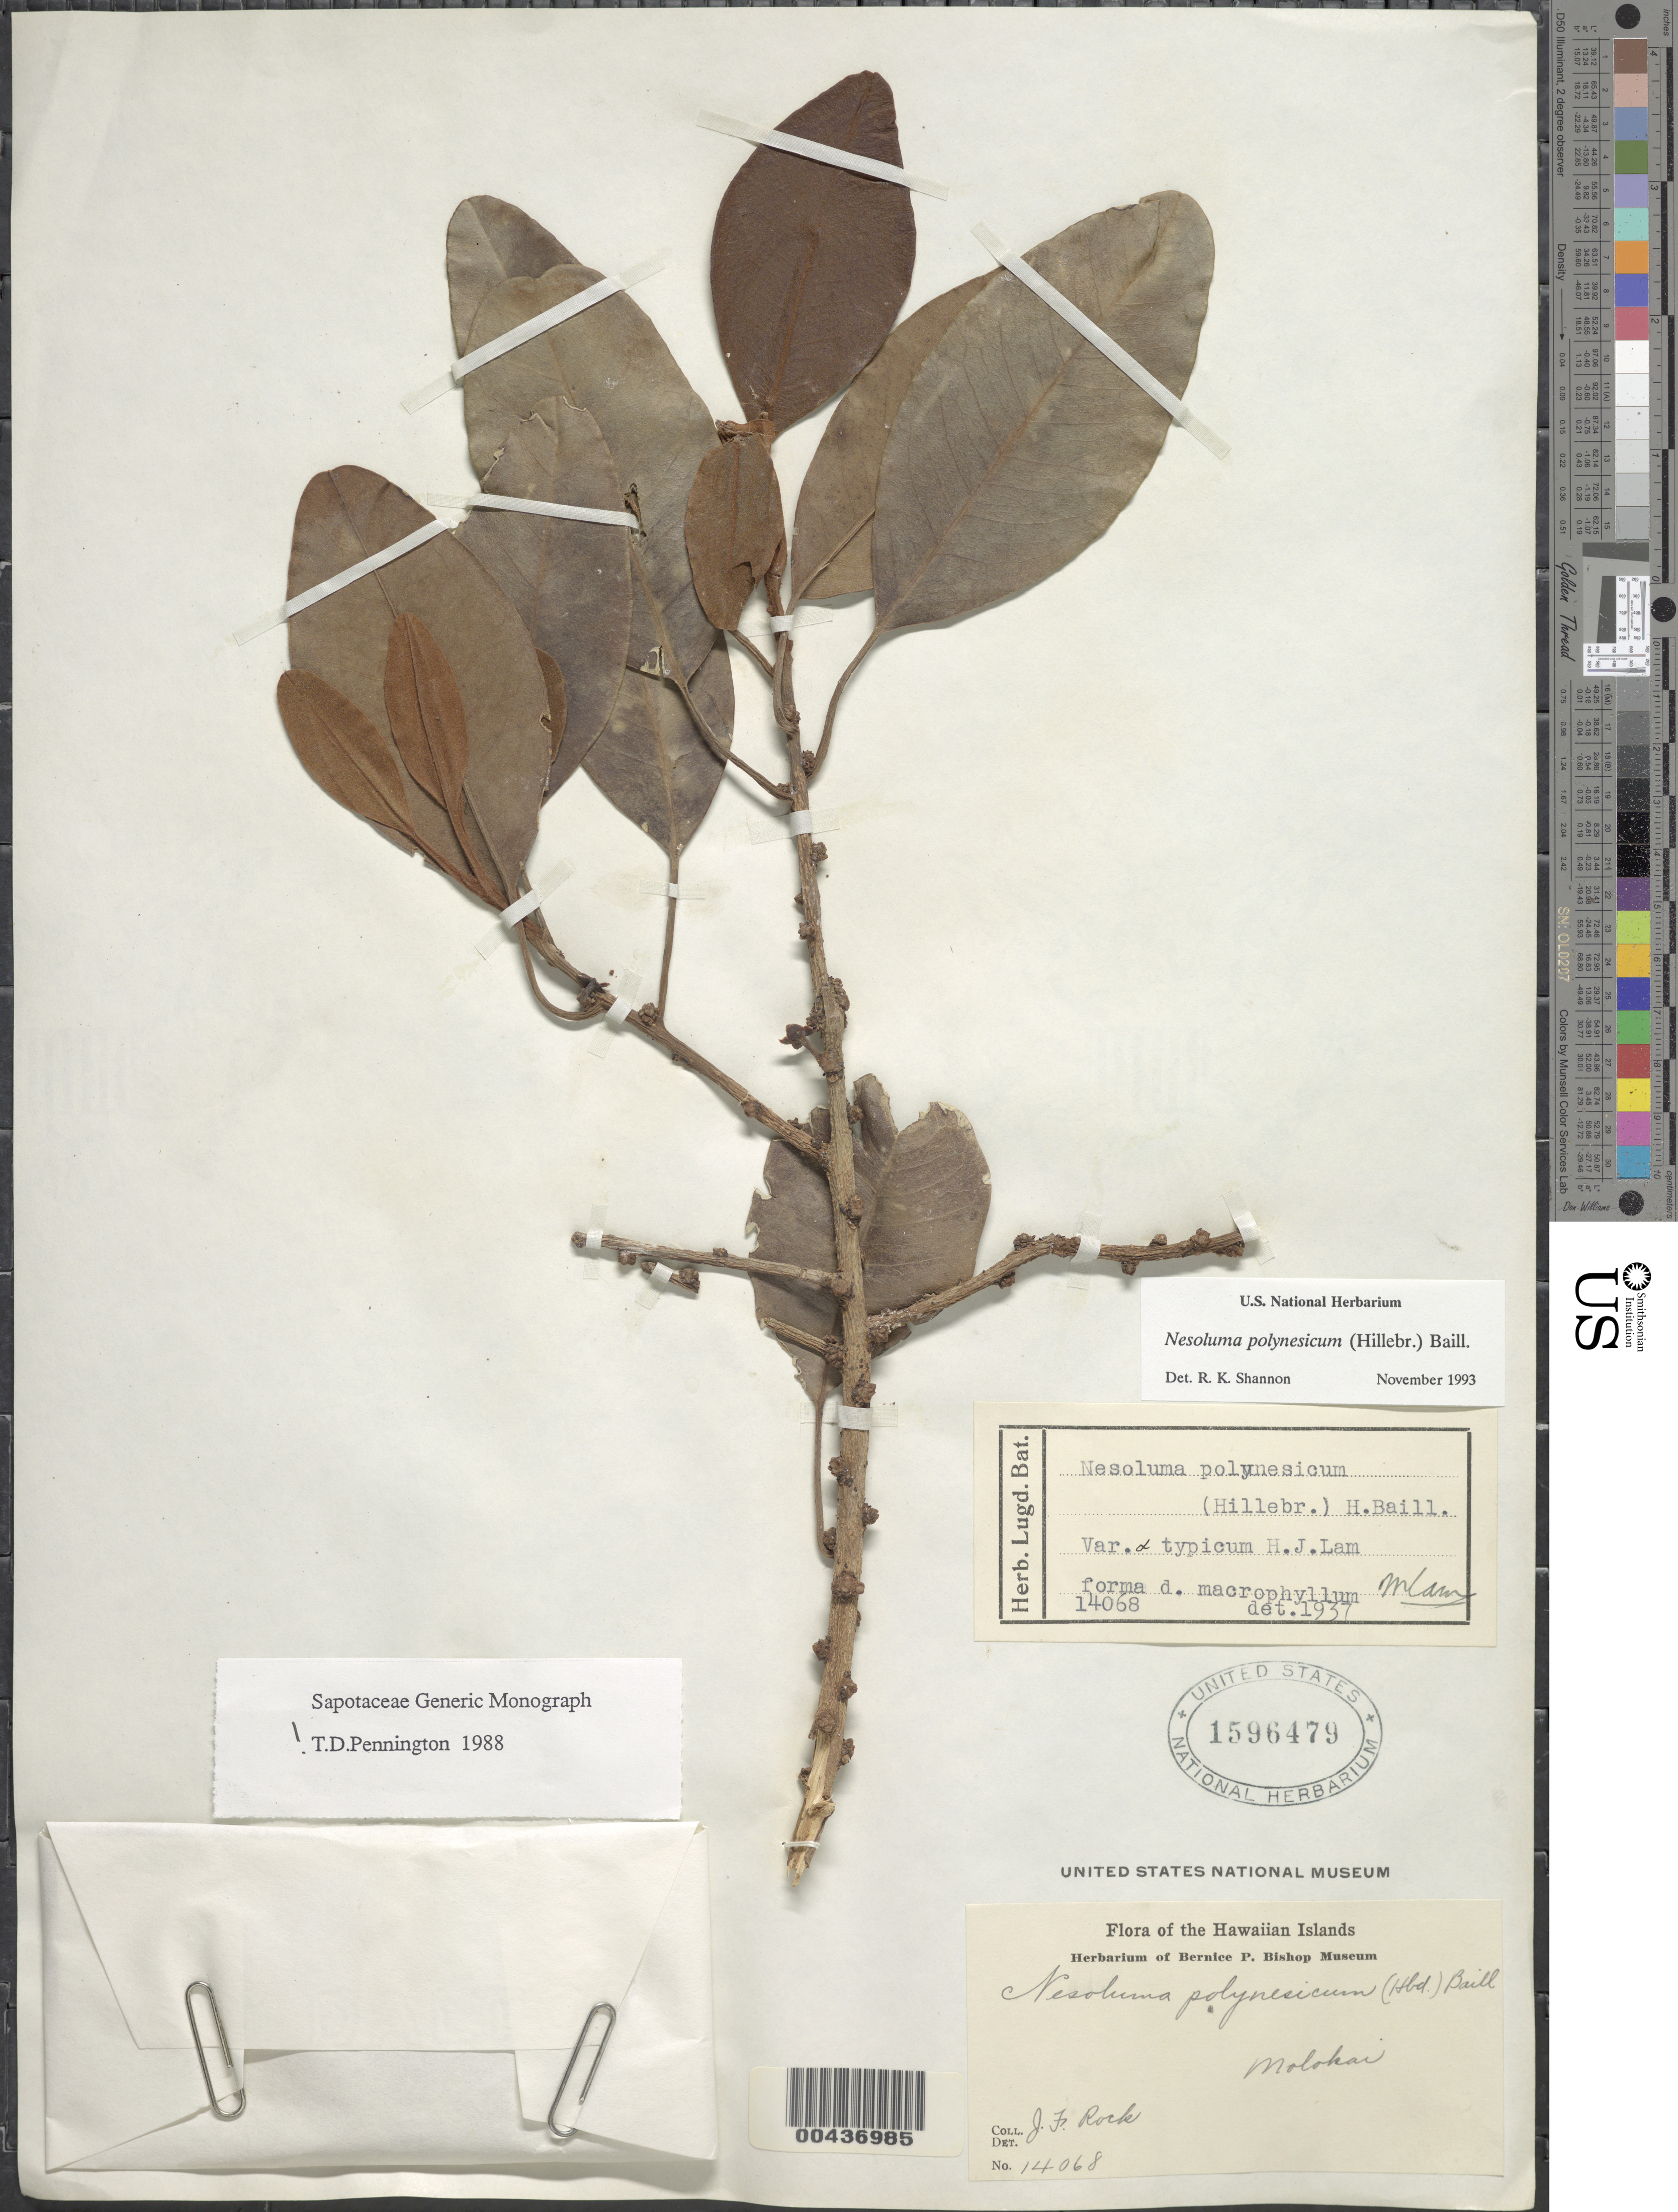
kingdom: Plantae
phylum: Tracheophyta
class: Magnoliopsida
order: Ericales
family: Sapotaceae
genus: Sideroxylon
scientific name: Sideroxylon polynesicum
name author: (Hillebr.) Smedmark & Anderb.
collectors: J. F. Rock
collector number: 14068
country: United States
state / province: Hawaii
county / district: Maui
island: Moloka'i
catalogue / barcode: US 1596479